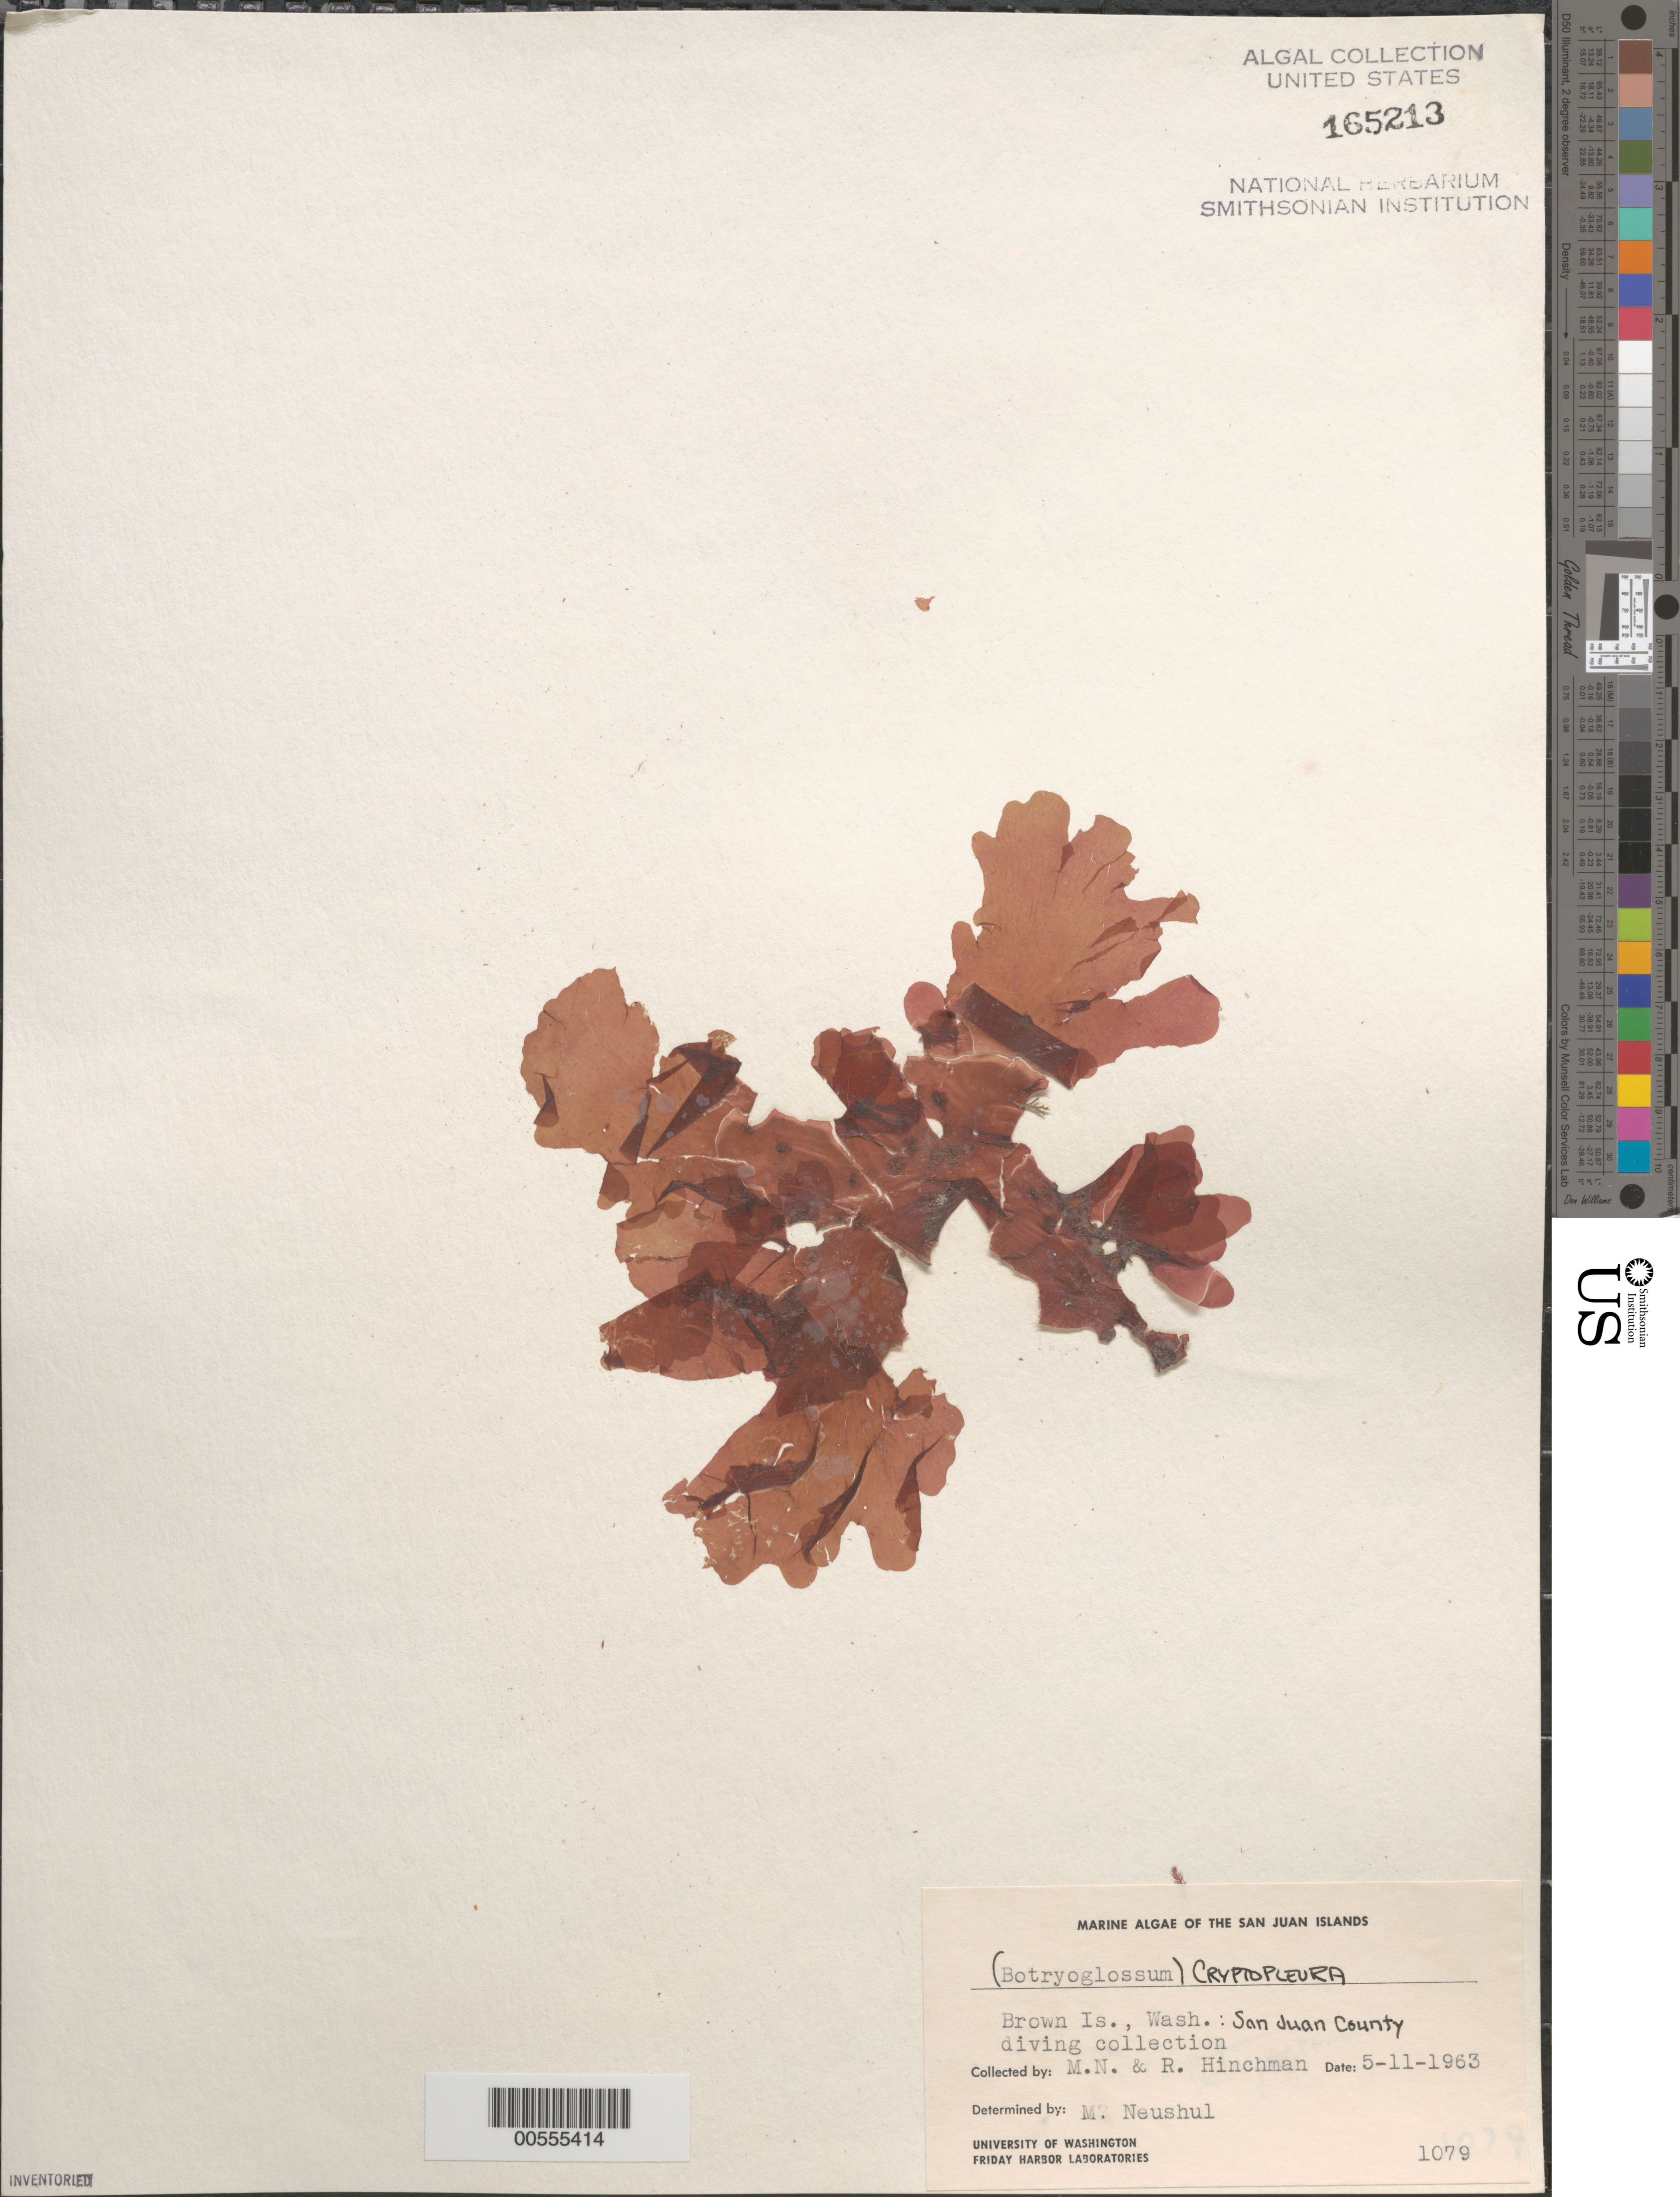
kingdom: Plantae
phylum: Rhodophyta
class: Florideophyceae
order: Ceramiales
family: Delesseriaceae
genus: Cryptopleura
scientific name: Cryptopleura sp.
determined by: Neushul, M.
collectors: M. Neushul & R. Hinchman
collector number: Neushul 1079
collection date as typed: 11 May 1963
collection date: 1963-05-11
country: United States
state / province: Washington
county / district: San Juan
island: Brown Island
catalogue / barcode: US 165213